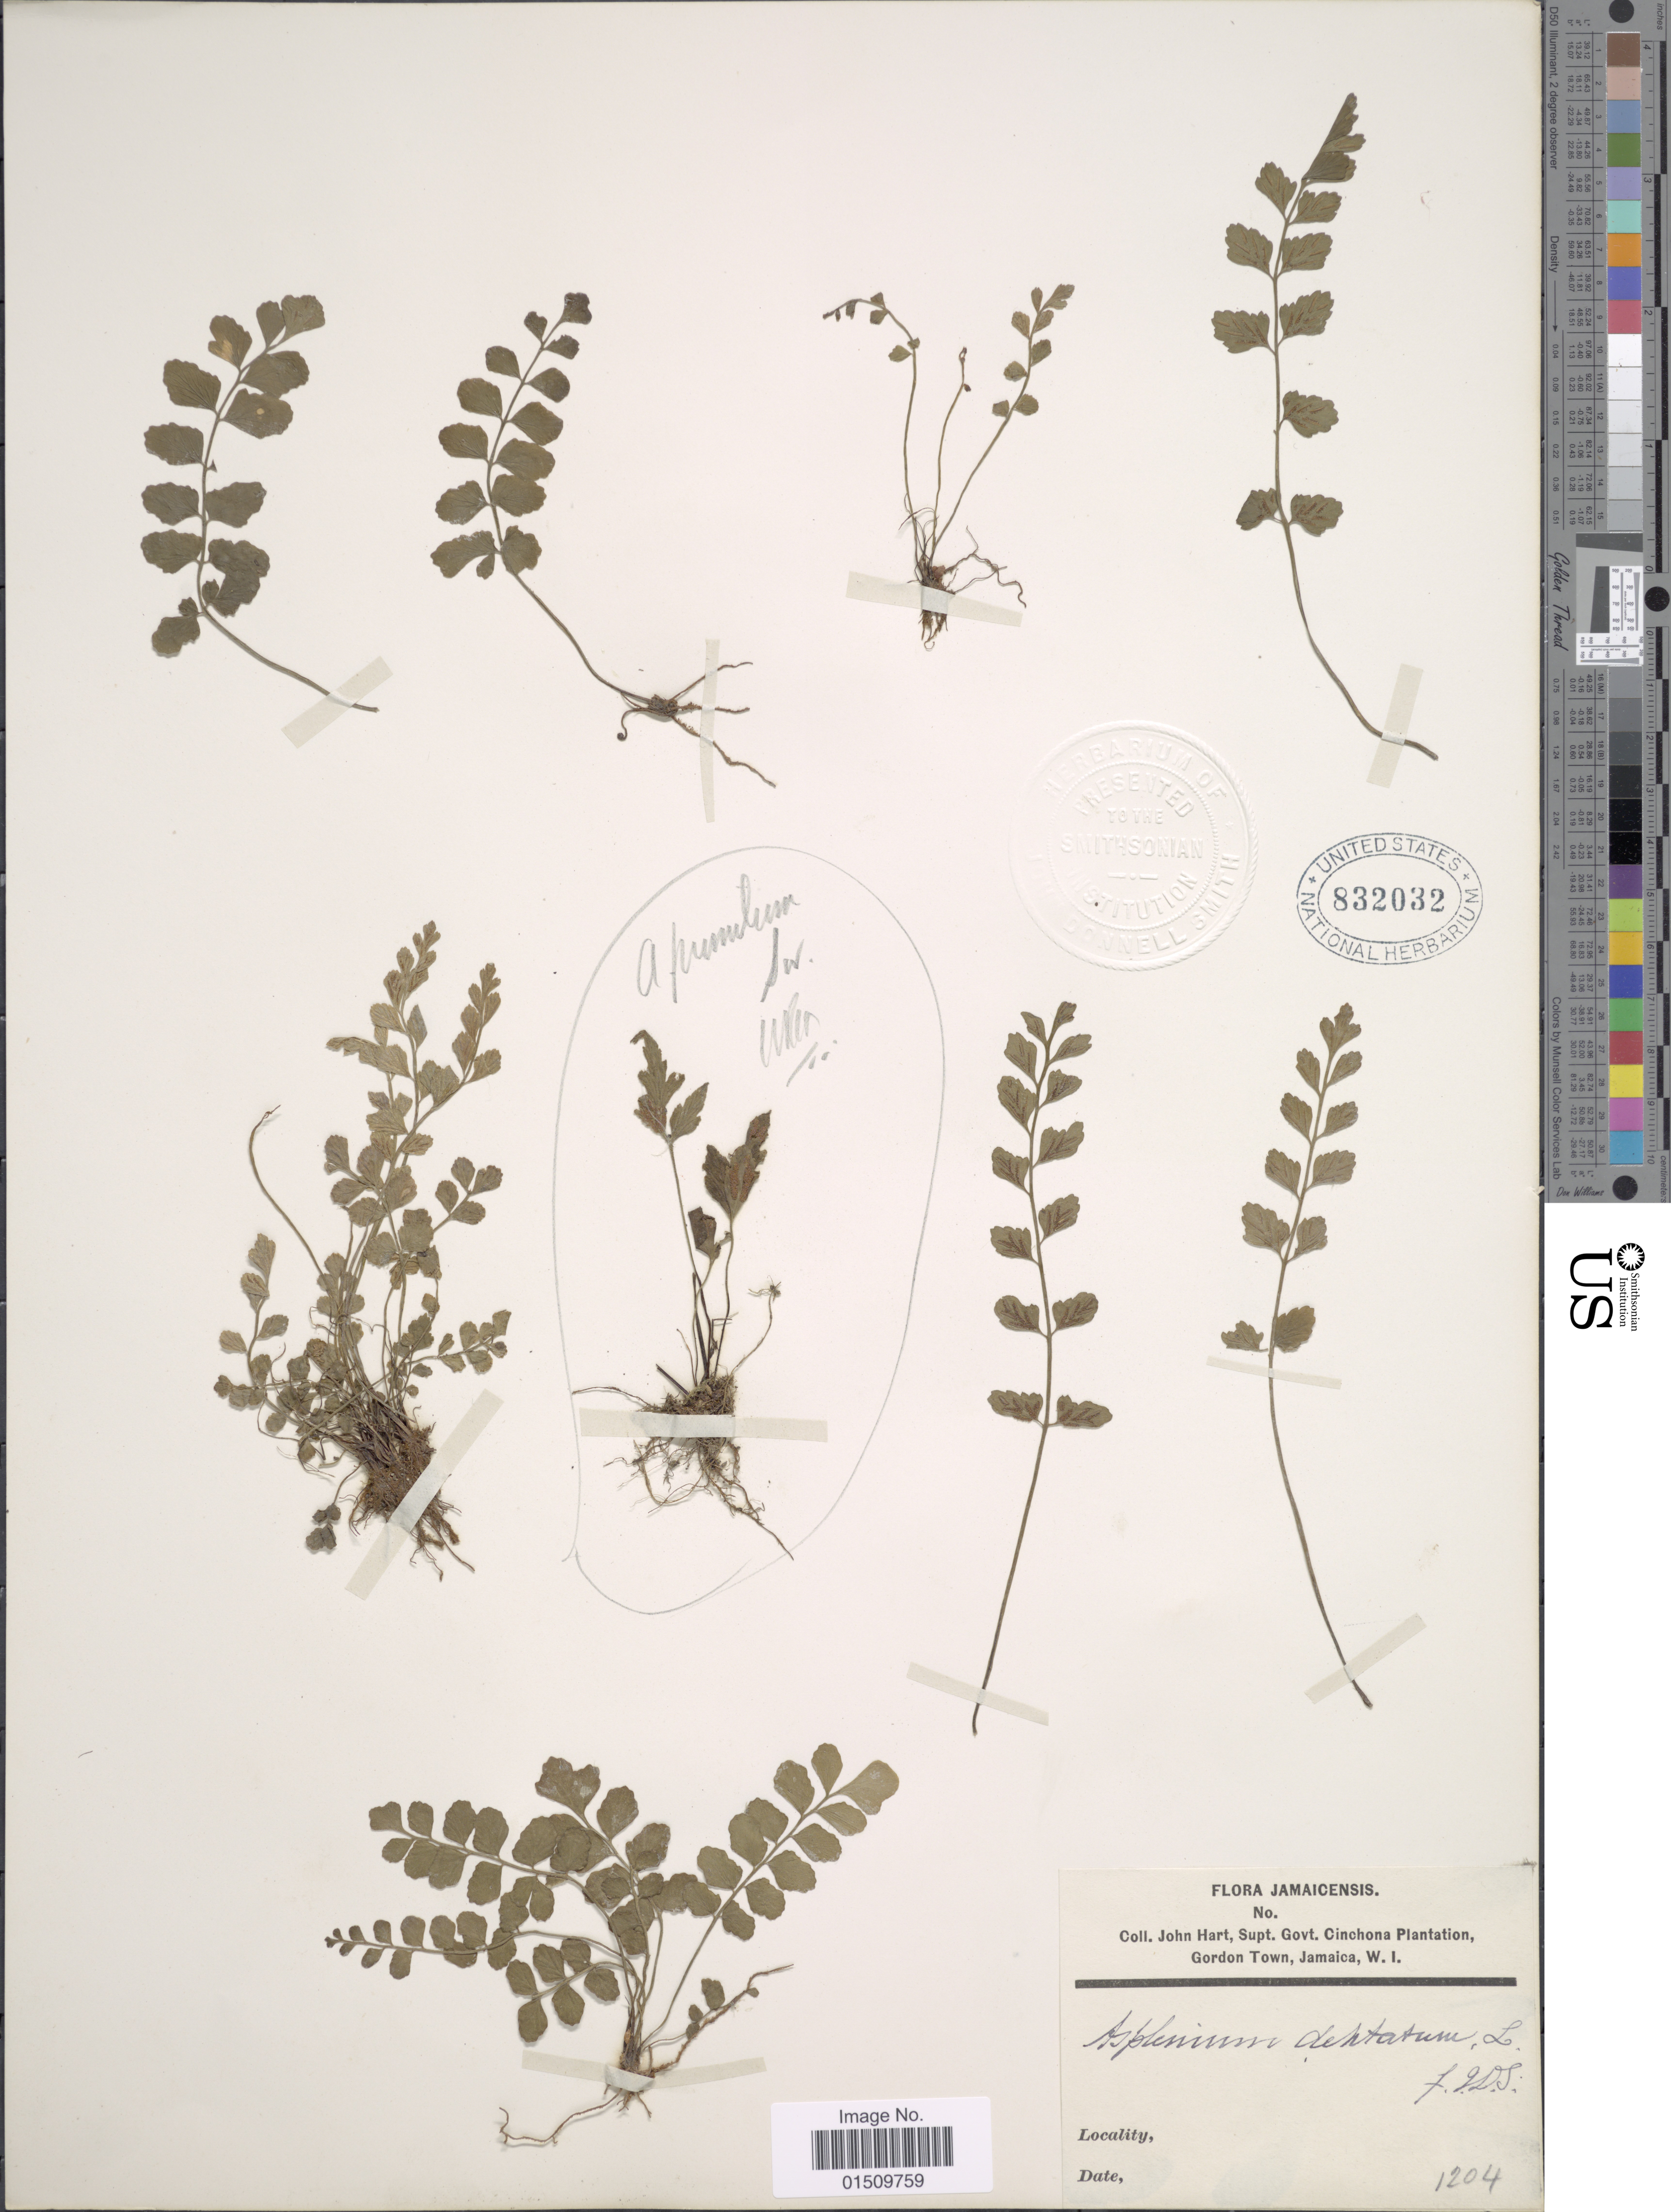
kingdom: Plantae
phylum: Tracheophyta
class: Polypodiopsida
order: Polypodiales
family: Aspleniaceae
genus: Asplenium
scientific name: Asplenium trichomanes-dentatum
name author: L.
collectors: J. H. Hart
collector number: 1204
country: Jamaica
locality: Jamaicensis, Cinchona Plantation, Gordon Town, Jamaica, W. I,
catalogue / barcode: US 832032